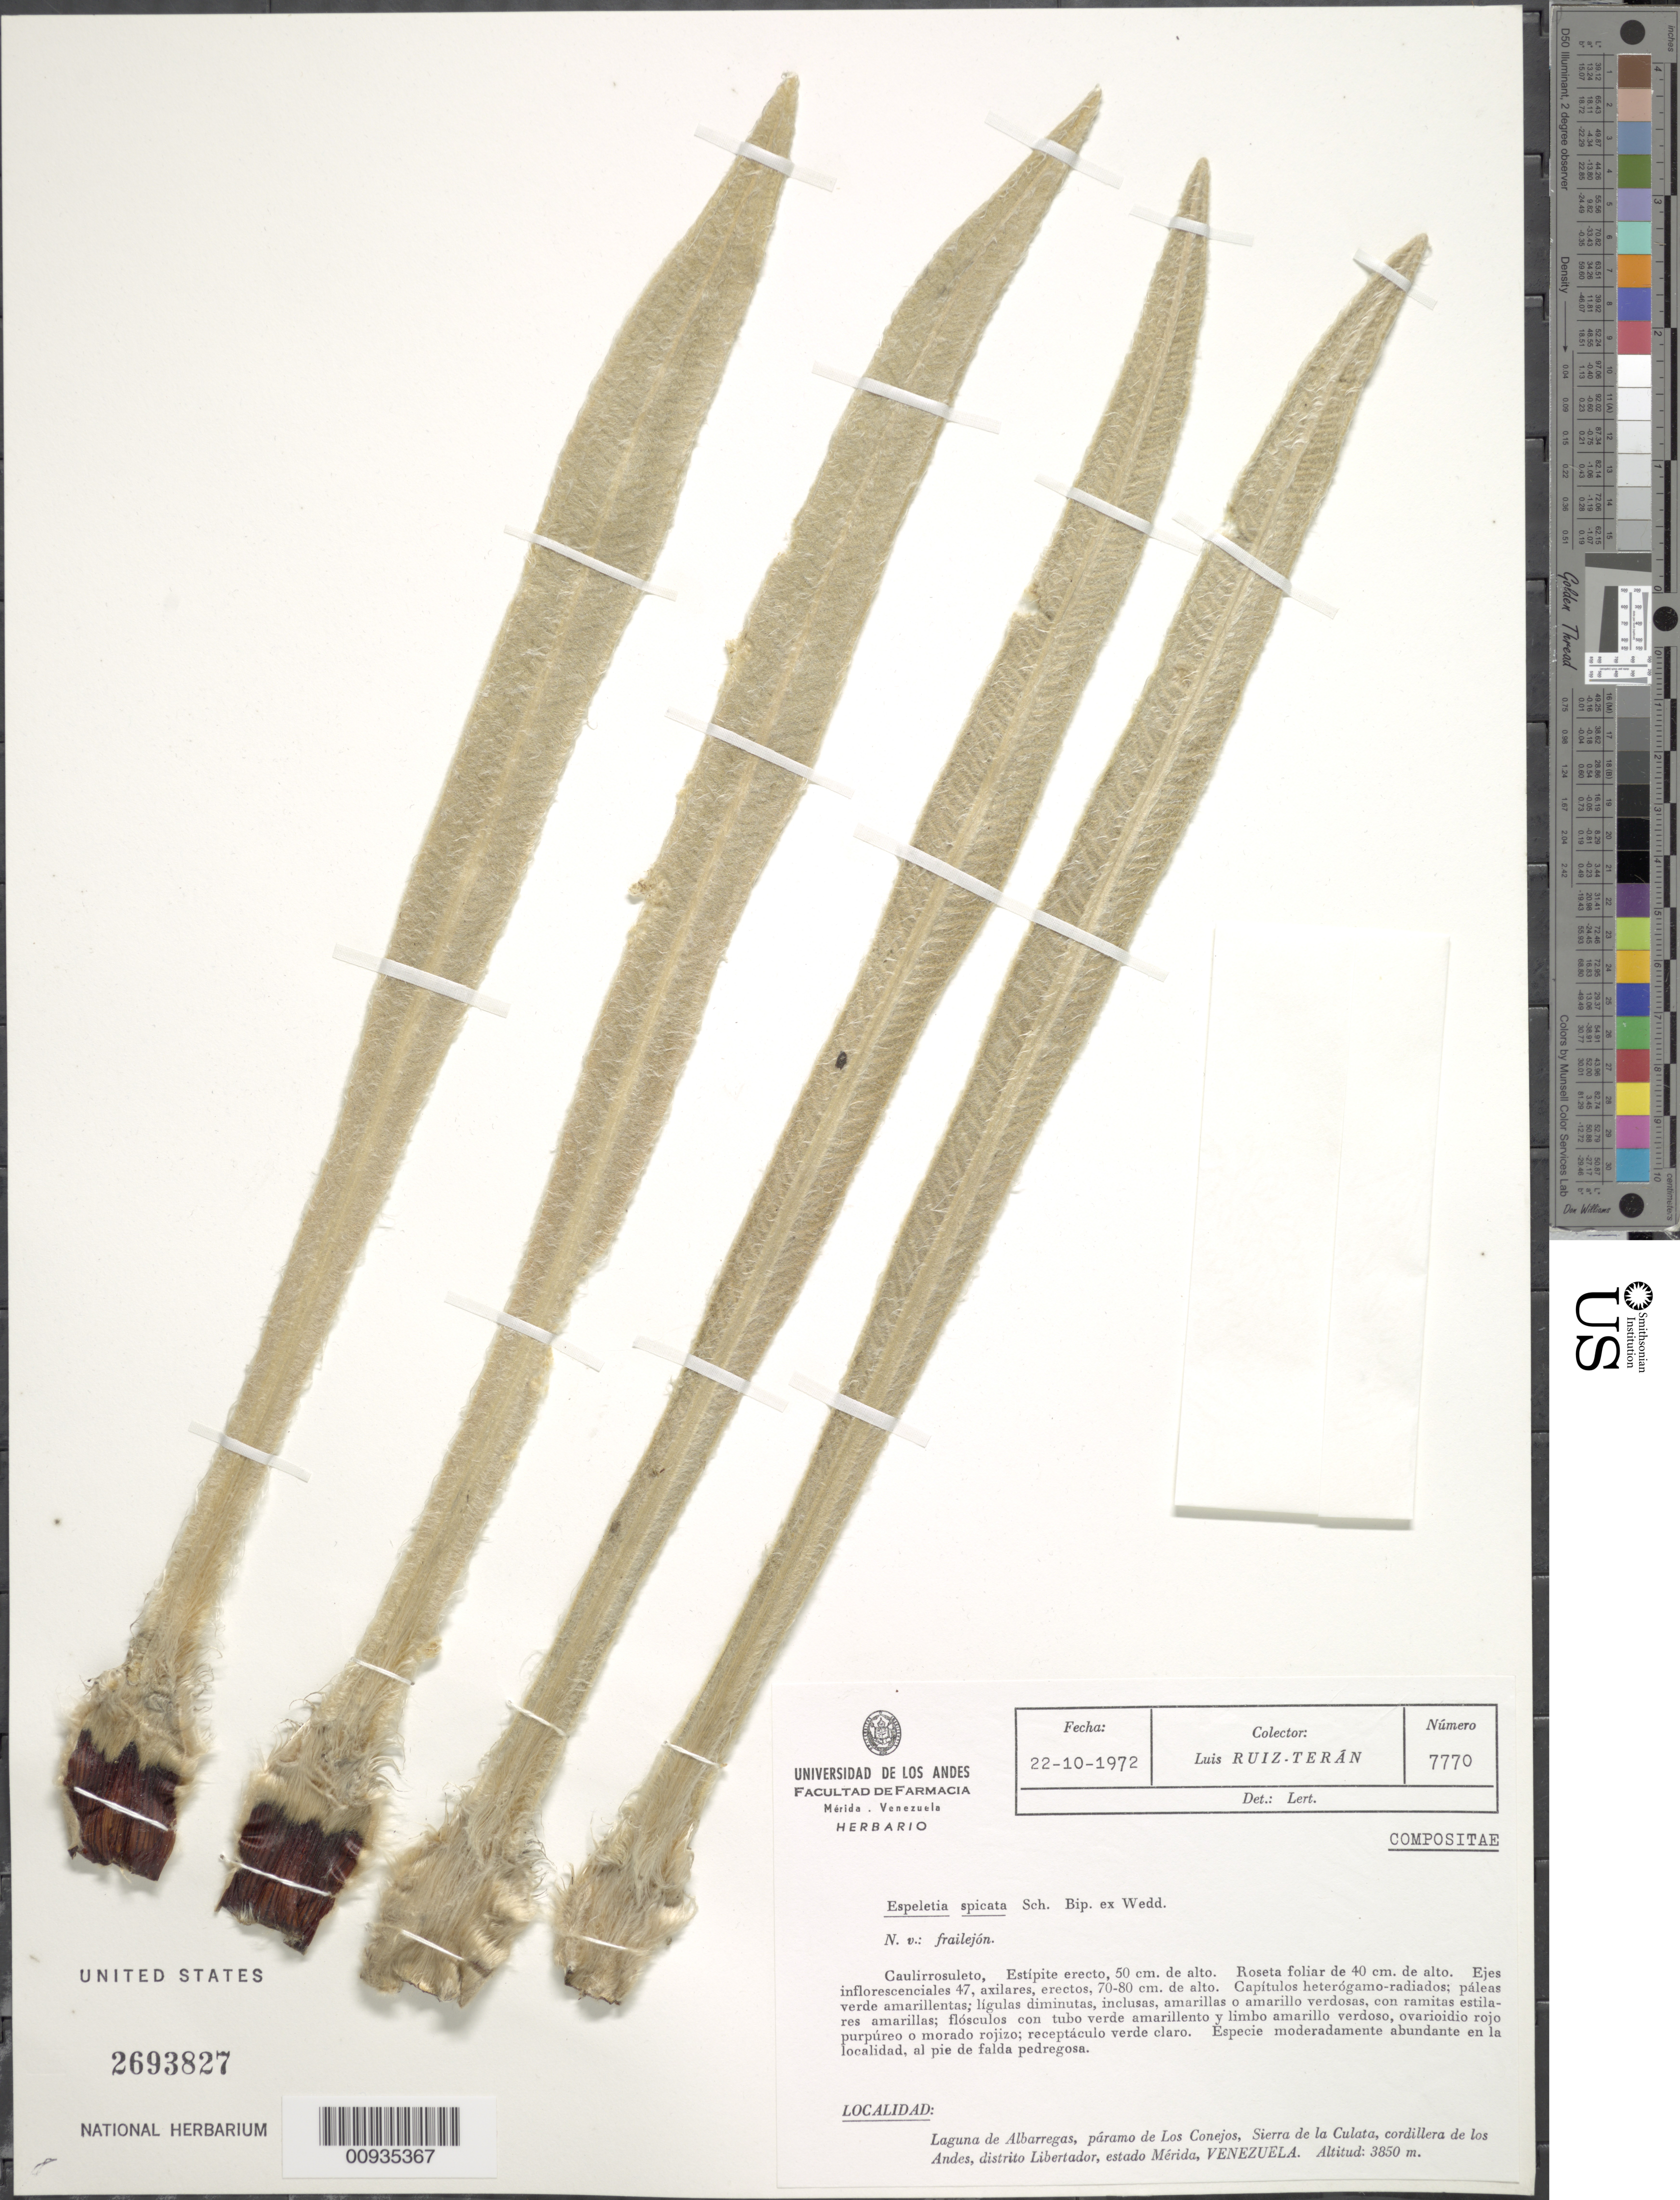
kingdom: Plantae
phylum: Tracheophyta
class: Magnoliopsida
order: Asterales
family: Asteraceae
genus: Coespeletia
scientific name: Coespeletia spicata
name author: (Sch. Bip. ex Wedd.) Cuatrec.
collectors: L. Teran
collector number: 7770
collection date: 1972-10-22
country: Venezuela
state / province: Mérida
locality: Laguna de Albarregas, paramo de Los Conejos, Sierra de la Culata, cordillera de los Andes, distrito Libertador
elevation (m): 3850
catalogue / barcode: US 2693827